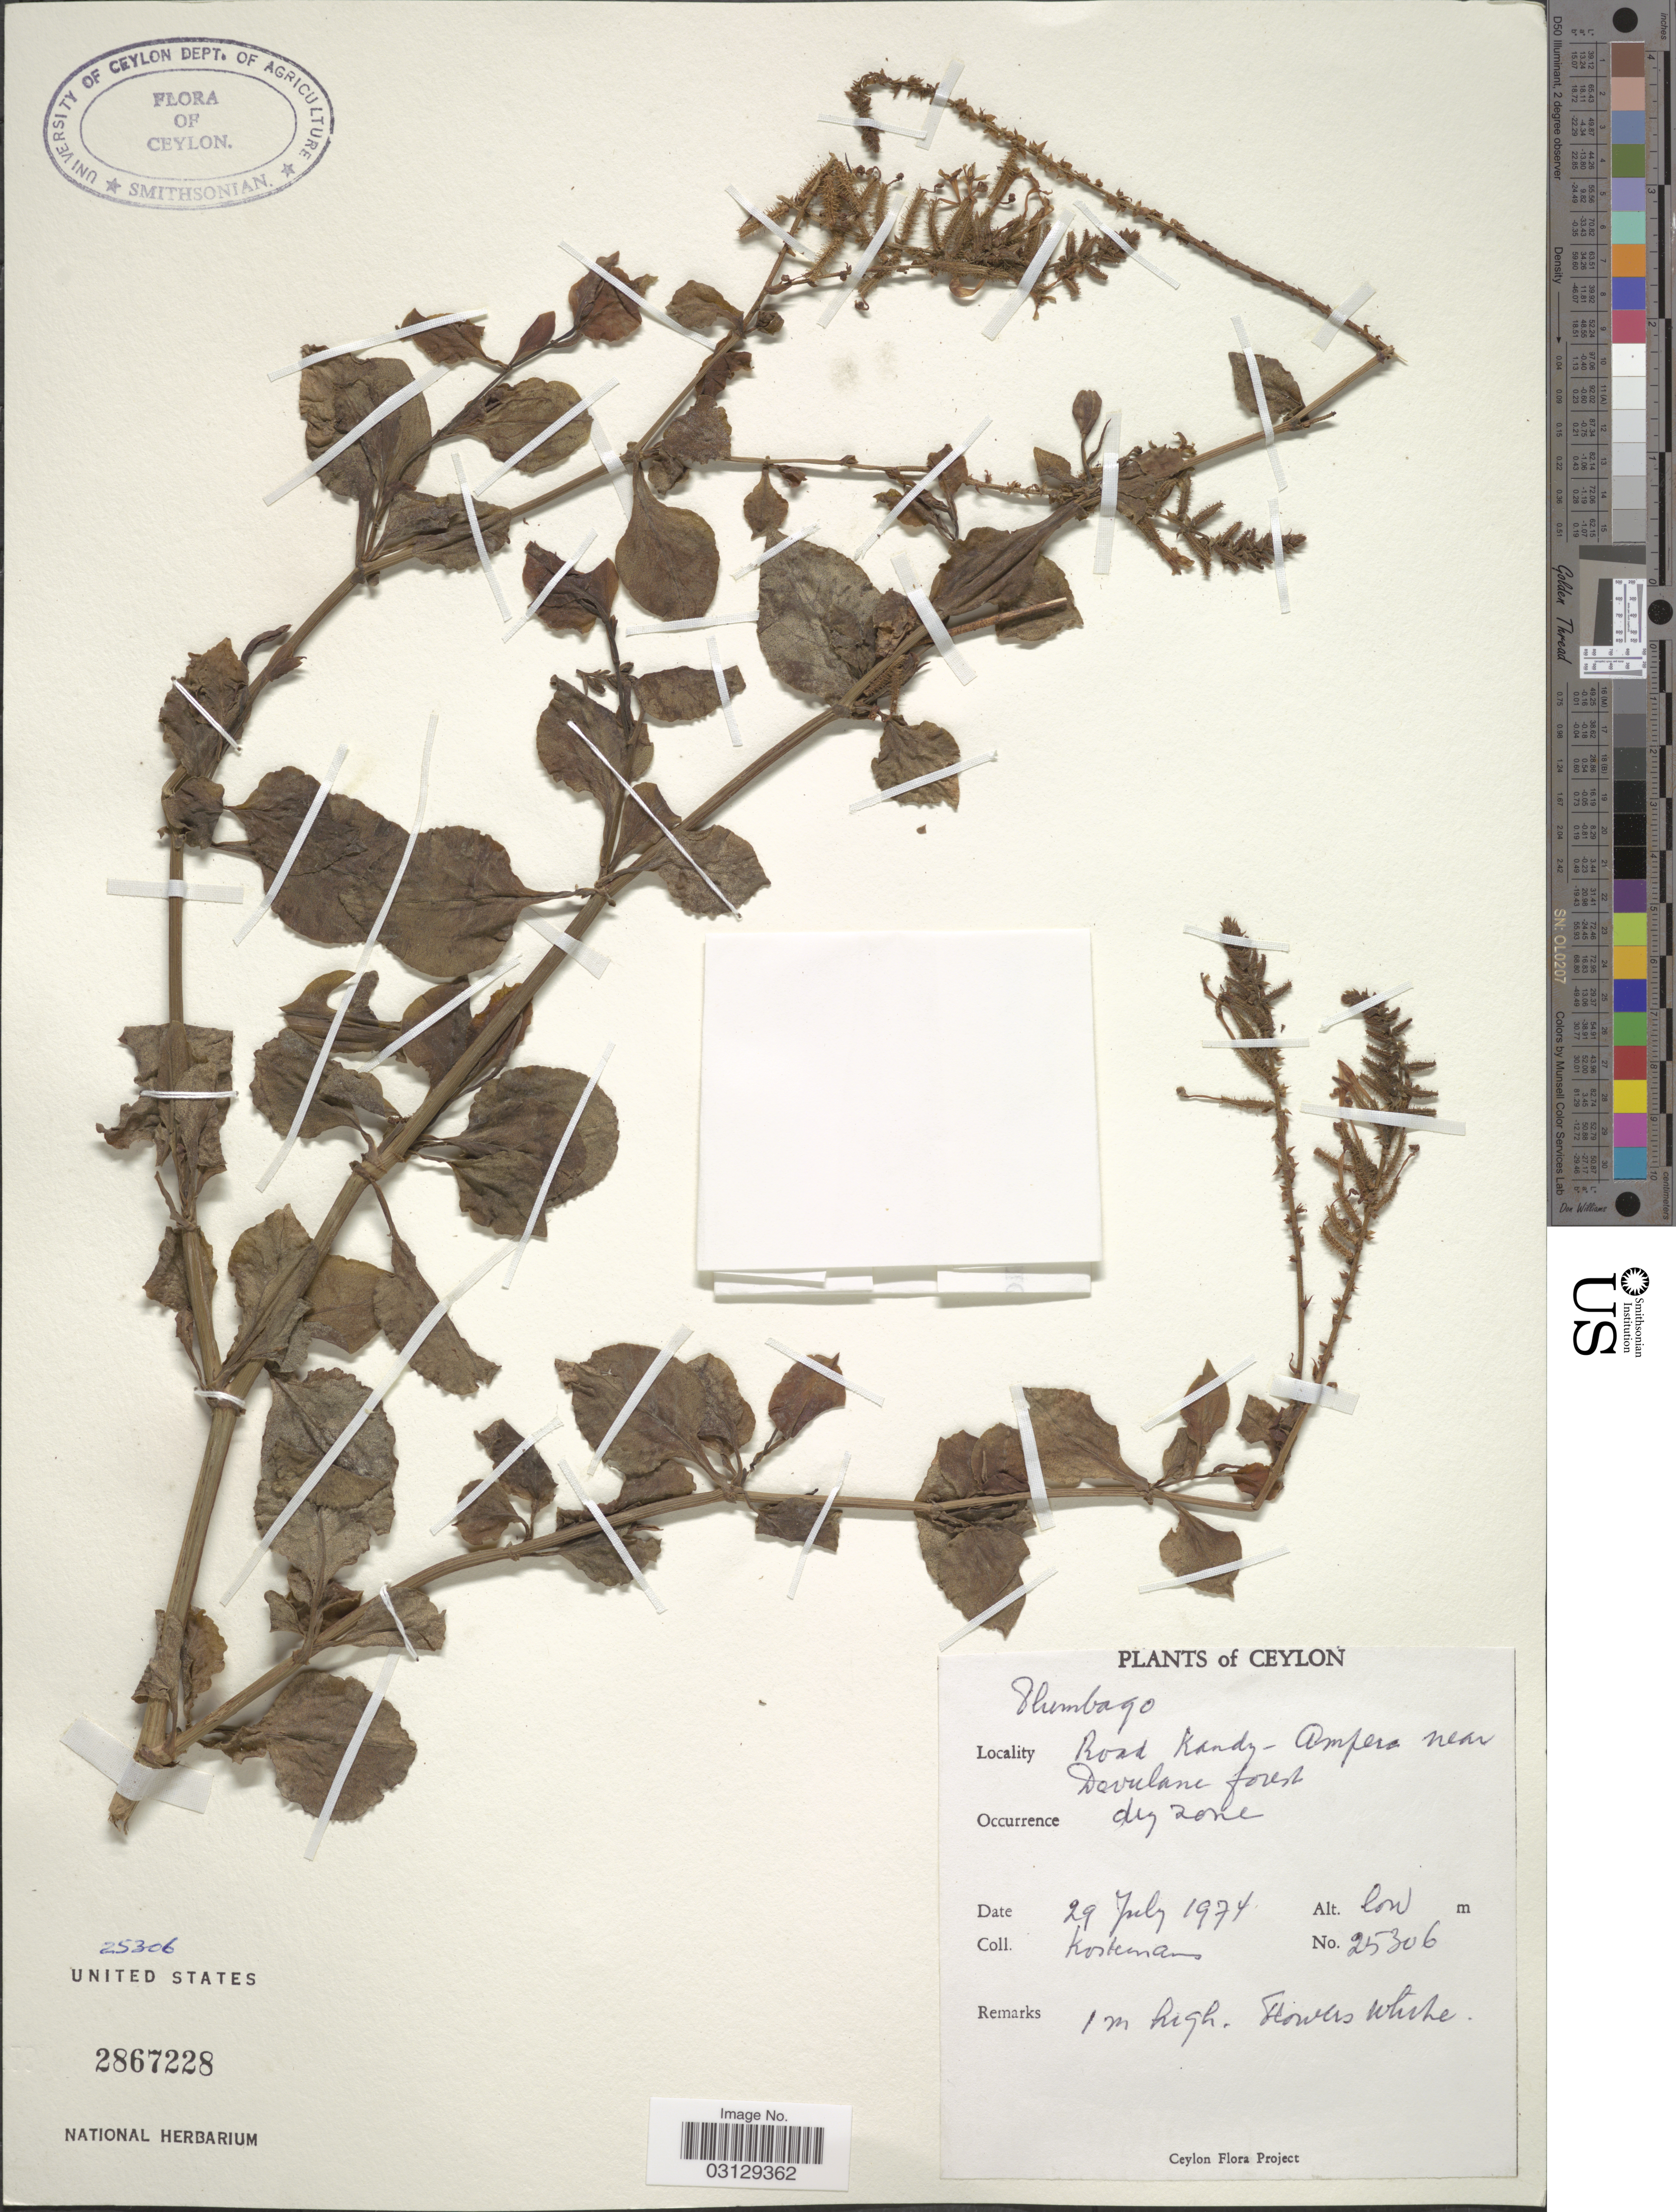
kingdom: Plantae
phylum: Tracheophyta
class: Magnoliopsida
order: Caryophyllales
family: Plumbaginaceae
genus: Plumbago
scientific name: Plumbago sp.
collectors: Kostermans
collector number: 25306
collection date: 1974-07-29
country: Sri Lanka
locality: Ceylon. Road Kandy-Amparai near Devulane forest.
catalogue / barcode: US 2867228